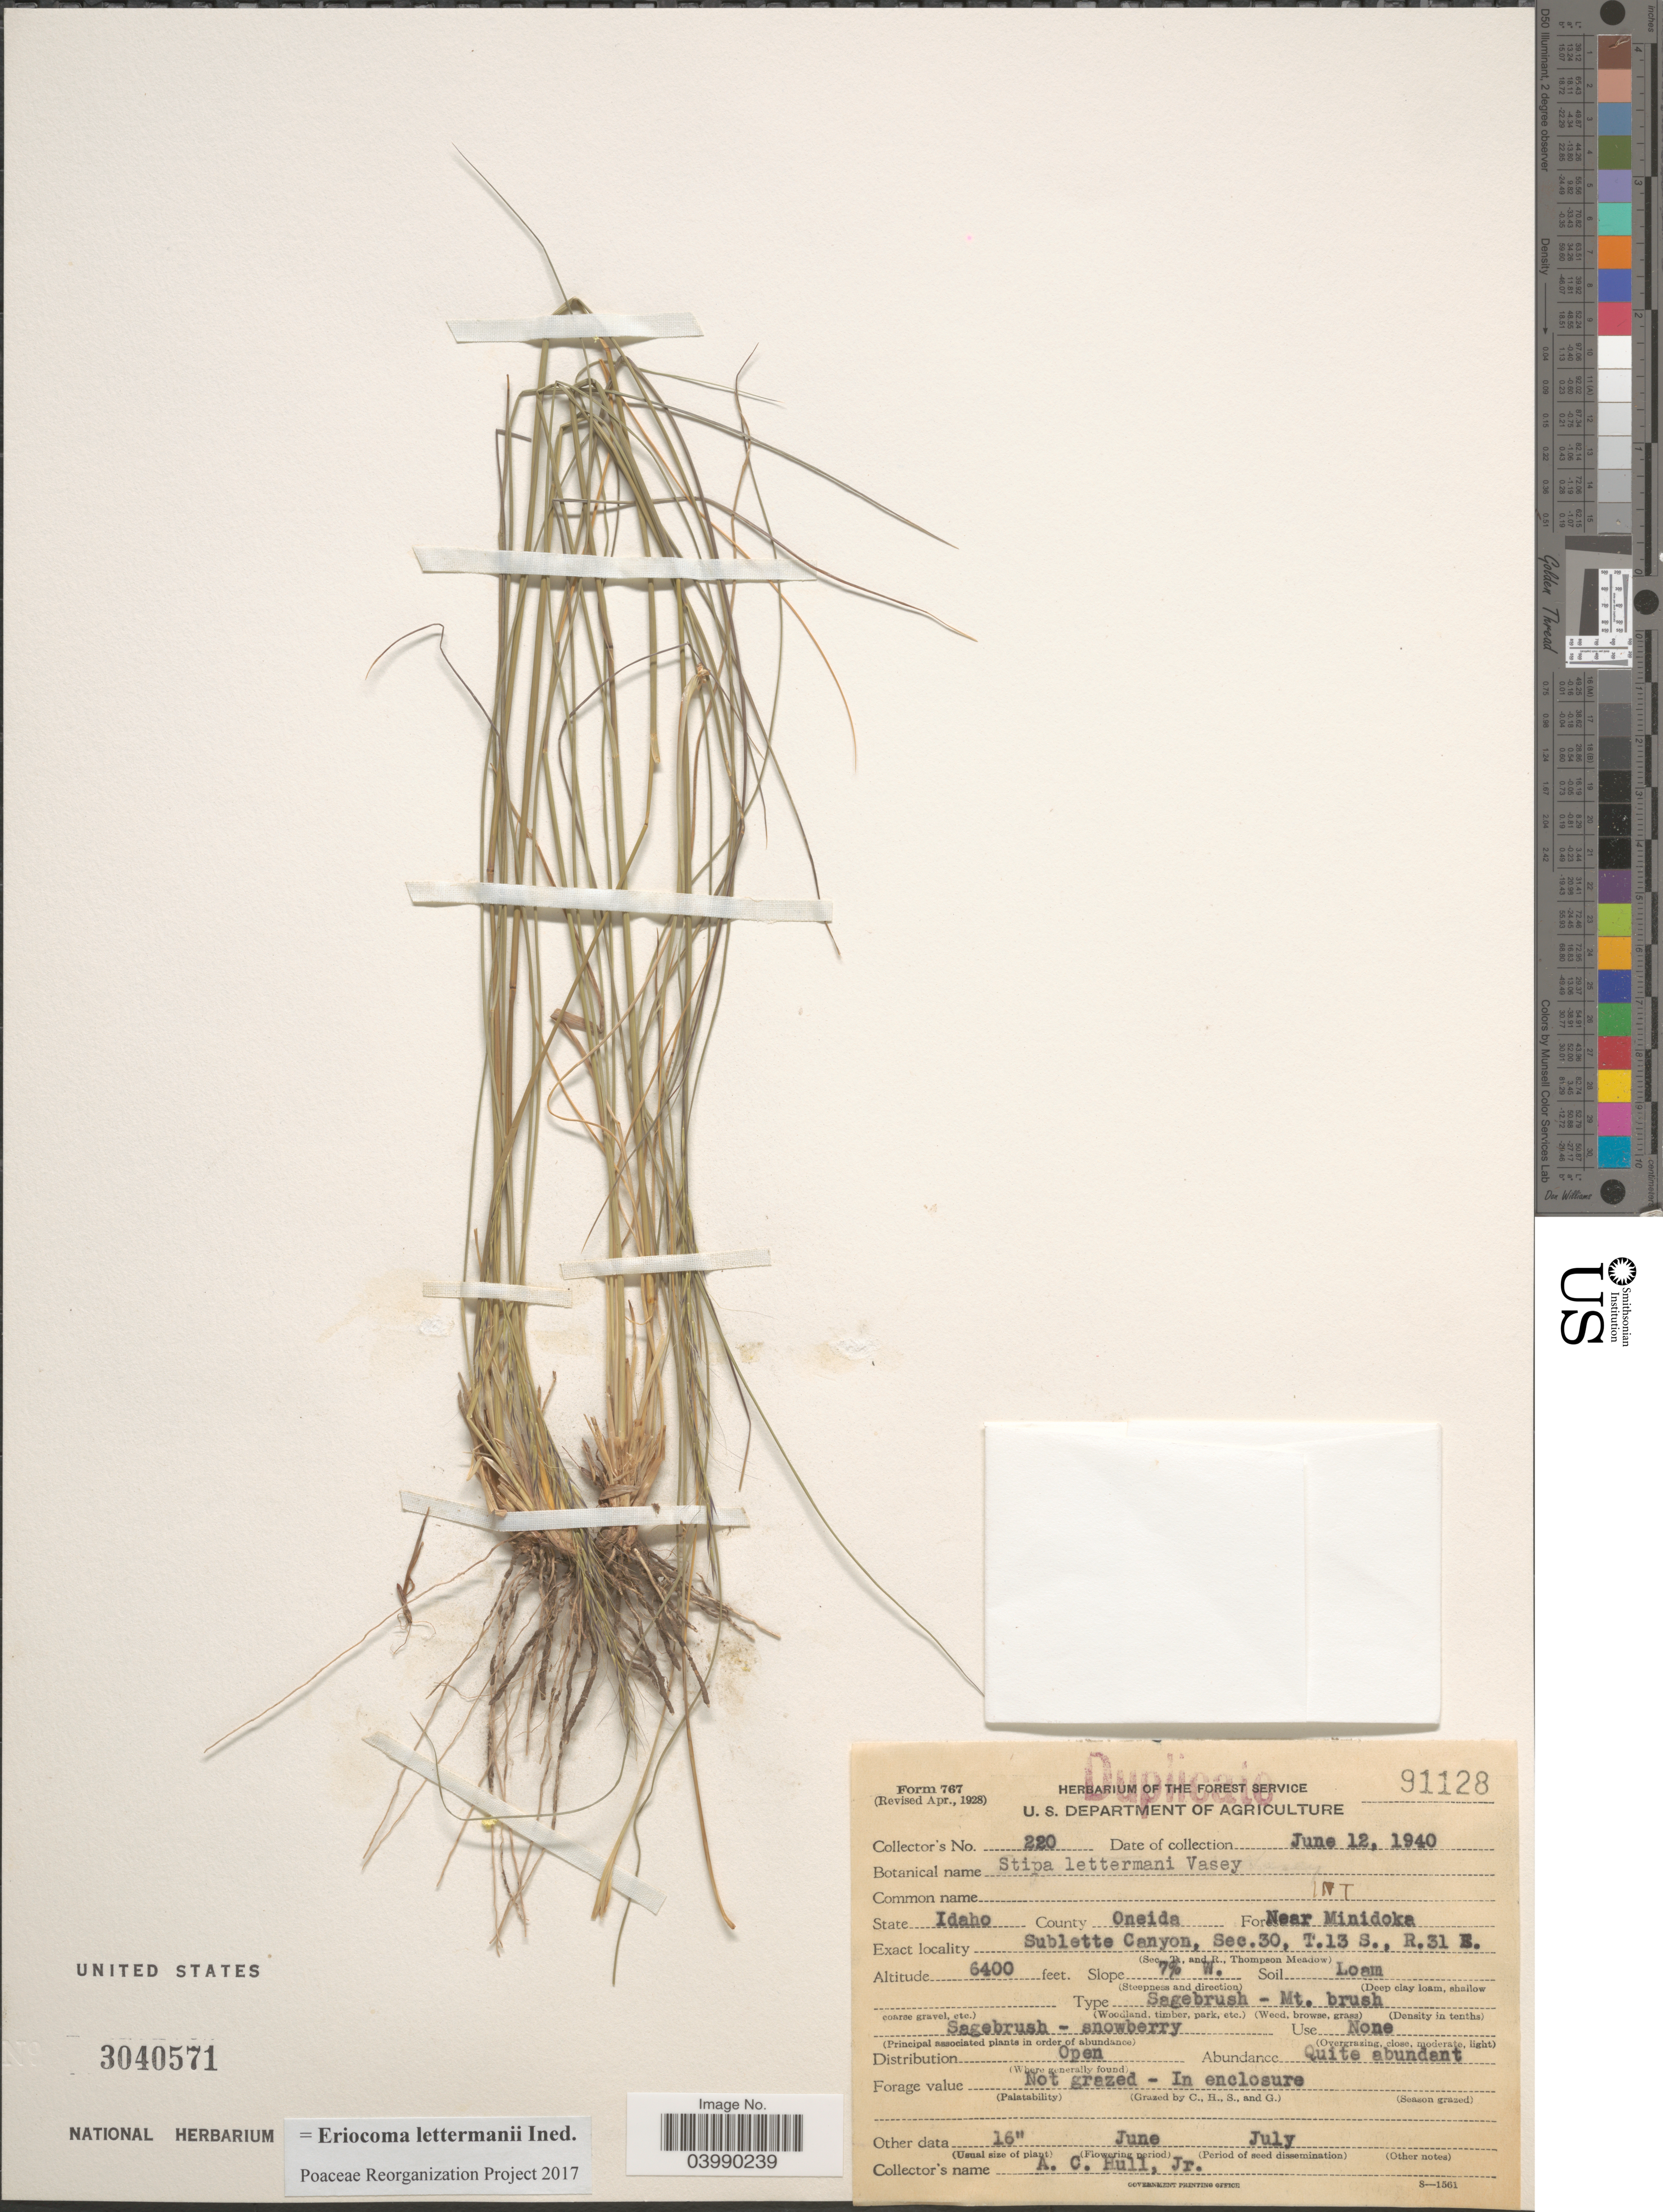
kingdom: Plantae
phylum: Tracheophyta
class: Liliopsida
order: Poales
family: Poaceae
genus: Eriocoma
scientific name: Eriocoma lettermanii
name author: (Vasey) Romasch.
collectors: A. Hull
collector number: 220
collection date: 1940-06-12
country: United States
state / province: Idaho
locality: County Oneida. Forest near Minidoka. Sublette Canyon, Sec.30, T.13 S., R.31 E. Slope 7% W.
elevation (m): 1951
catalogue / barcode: US 3040571